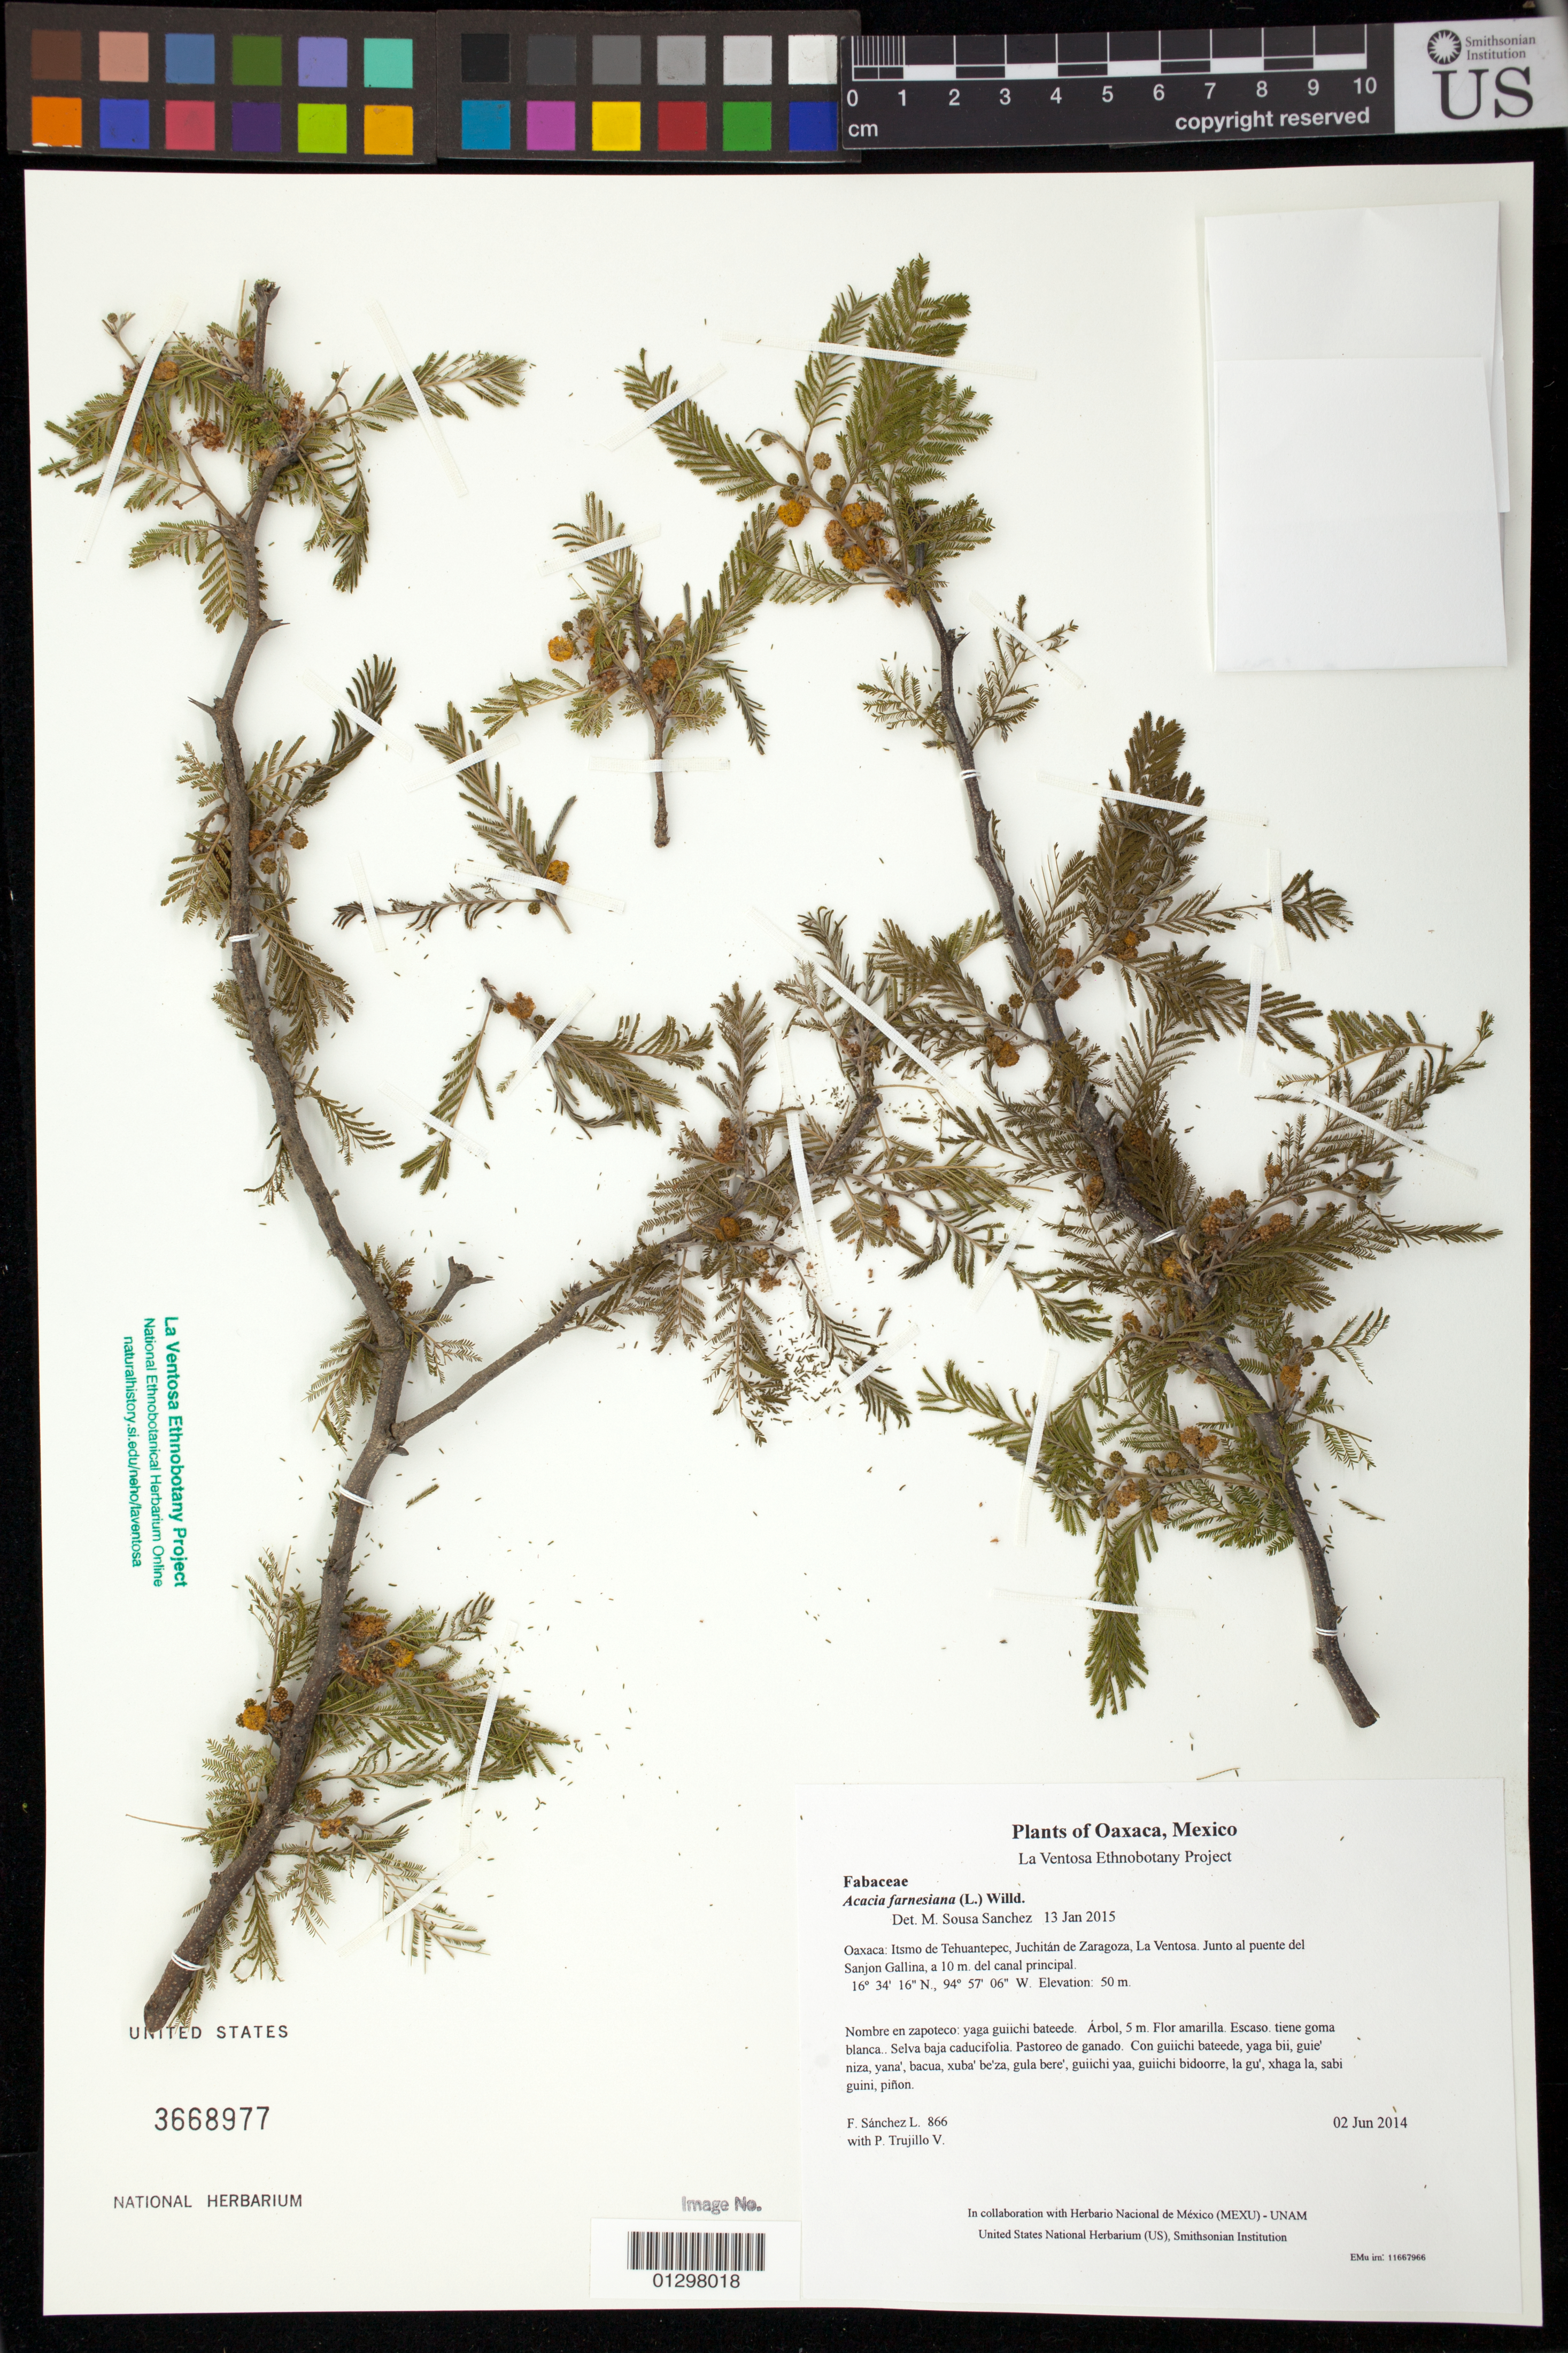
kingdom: Plantae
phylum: Tracheophyta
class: Magnoliopsida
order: Fabales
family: Fabaceae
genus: Vachellia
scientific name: Vachellia farnesiana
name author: (L.) Wight & Arn.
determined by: Strong, M. T., (US), Smithsonian Institution - National Museum of Natural History (UNITED STATES)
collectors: F. Sánchez L. & P. Trujillo V.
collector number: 866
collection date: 2014-06-02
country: Mexico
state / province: Oaxaca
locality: Itsmo de Tehuantepec, Juchitán de Zaragoza, La Ventosa. Junto al puente del Sanjon Gallina, a 10 m. del canal principal.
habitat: Selva baja caducifolia. Pastoreo de ganado.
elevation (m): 50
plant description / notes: JEBOT, MEXU, US; Yaga. 5 m. Guie' naguchi. Huaxie'.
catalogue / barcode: US 3668977